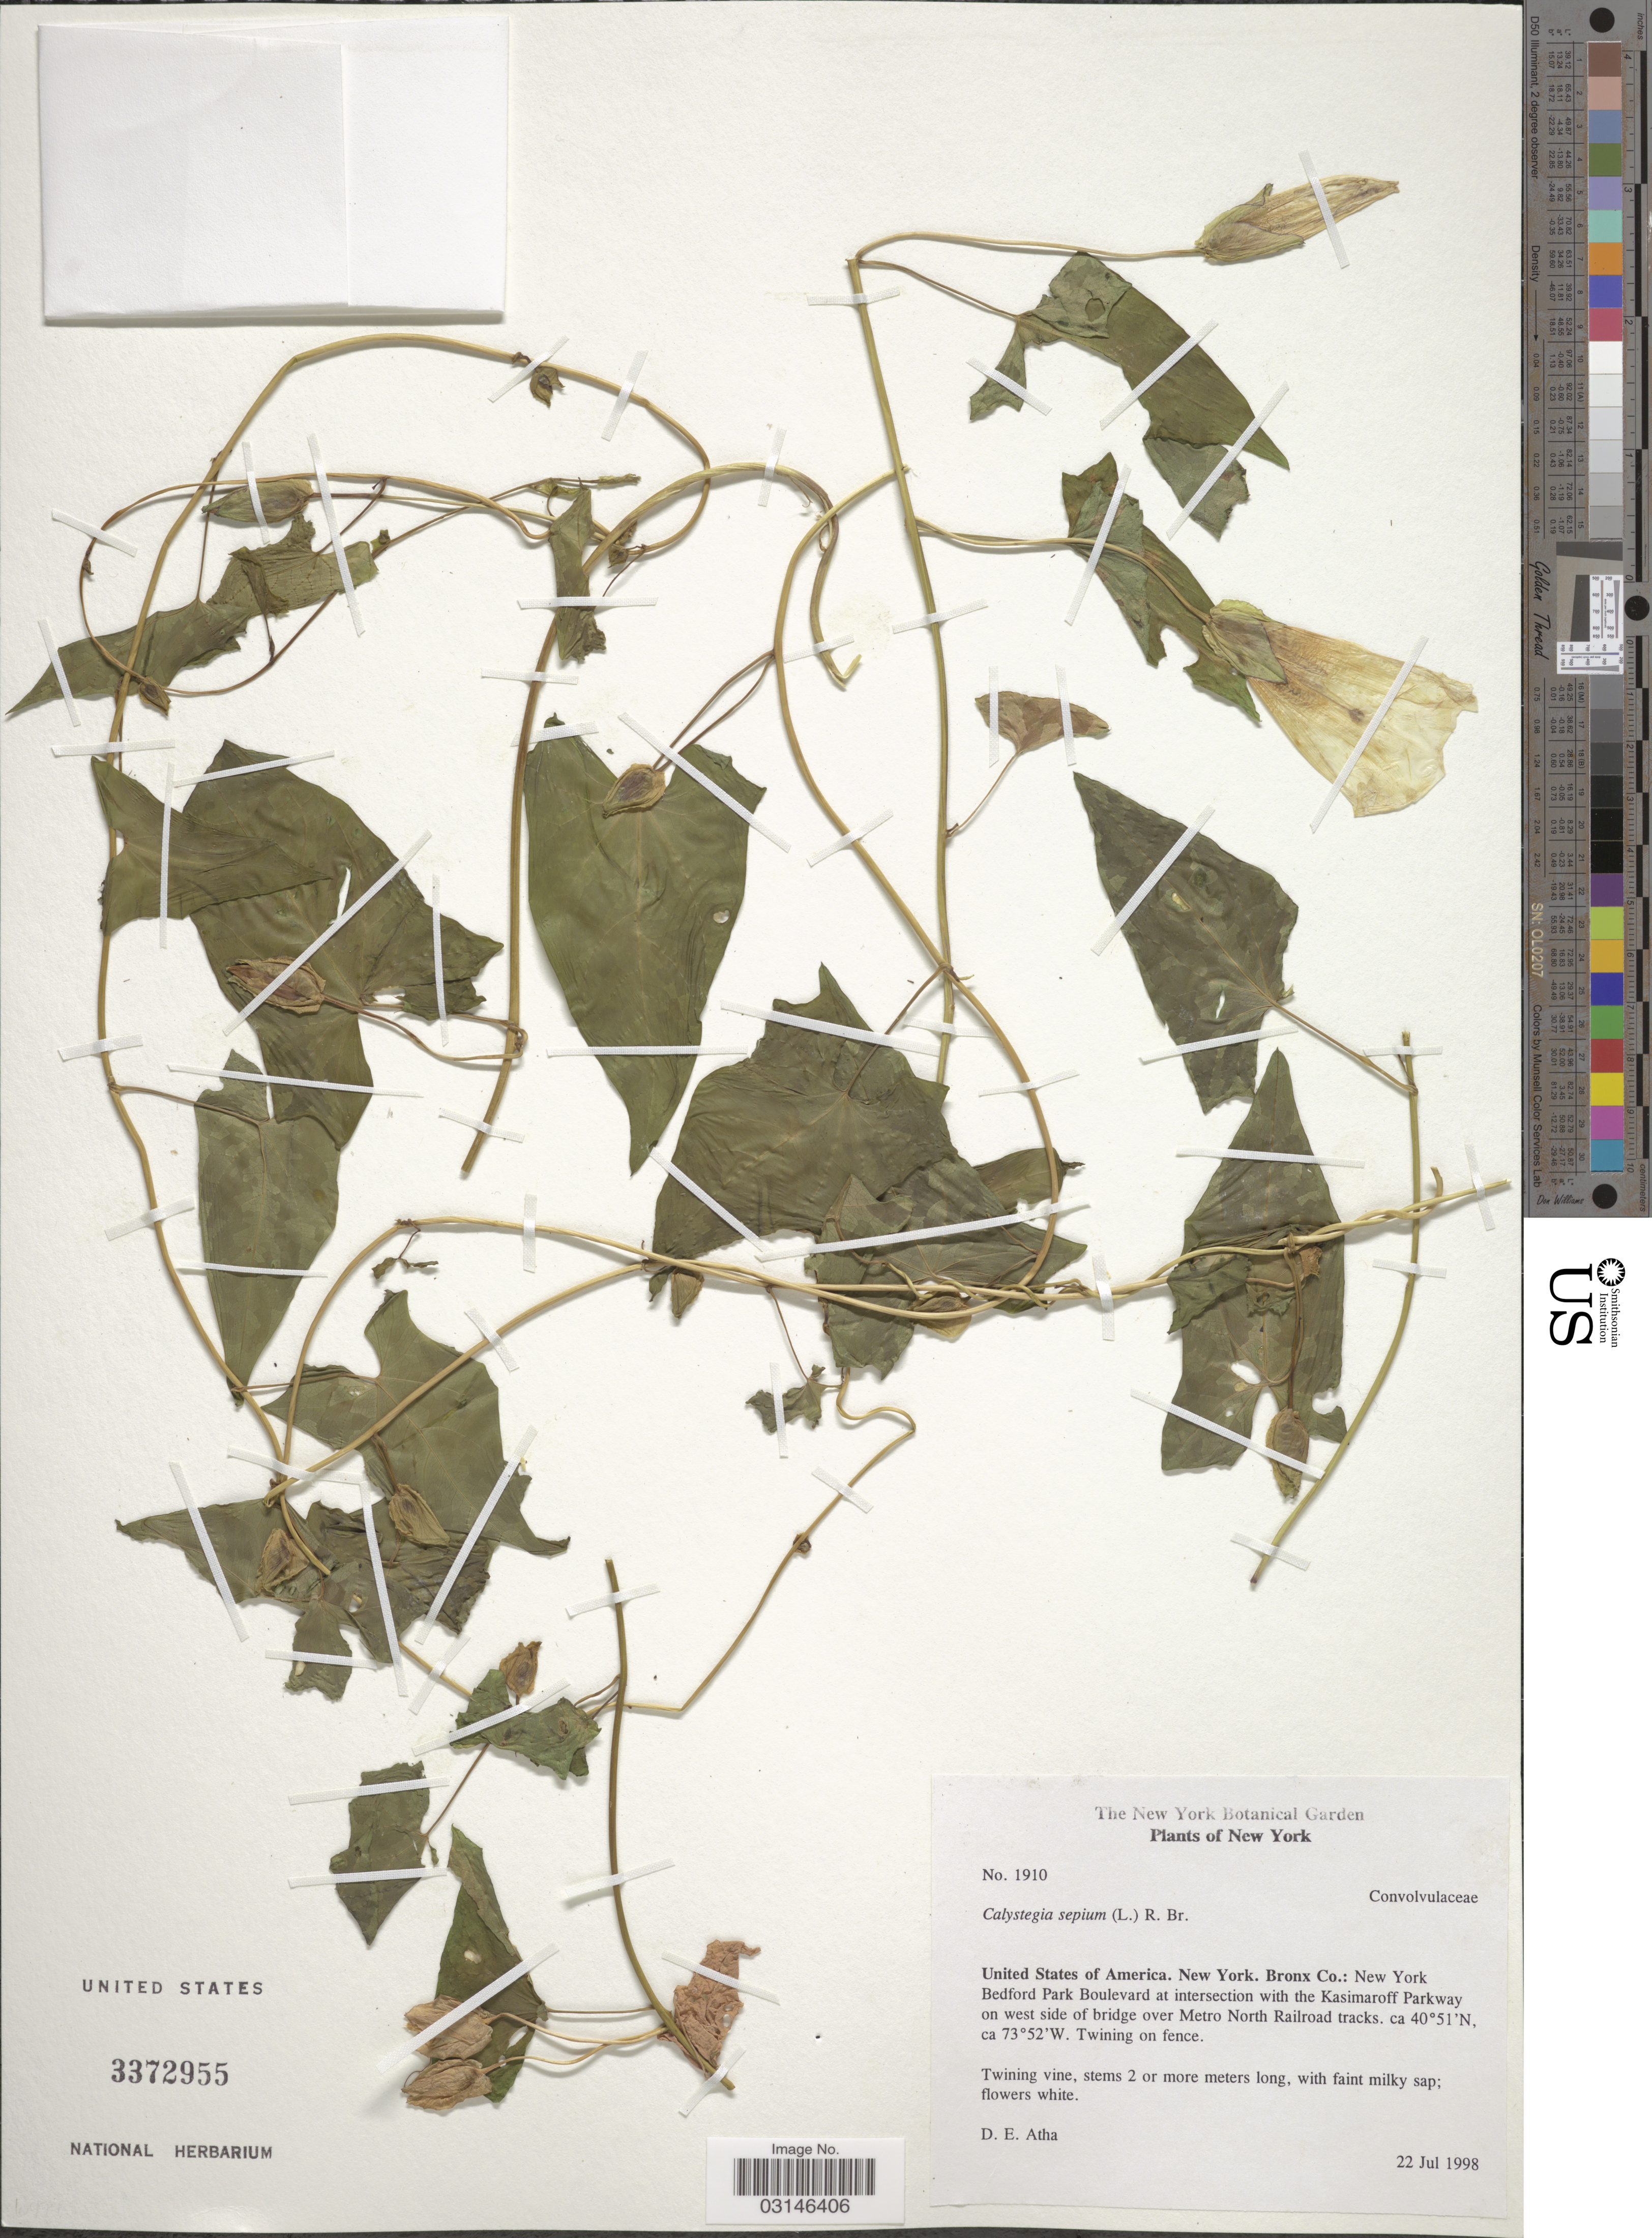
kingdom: Plantae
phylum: Tracheophyta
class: Magnoliopsida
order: Solanales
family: Convolvulaceae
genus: Calystegia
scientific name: Calystegia sepium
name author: (L.) R. Br.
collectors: D. Atha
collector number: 1910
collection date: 1998-07-22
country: United States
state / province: New York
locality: Bronx Co.: New York Bedford Park Boulevard at intersection with the Kasimaroff Parkway on west side of bridge over Metro North Railroad tracks.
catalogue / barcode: US 3372955